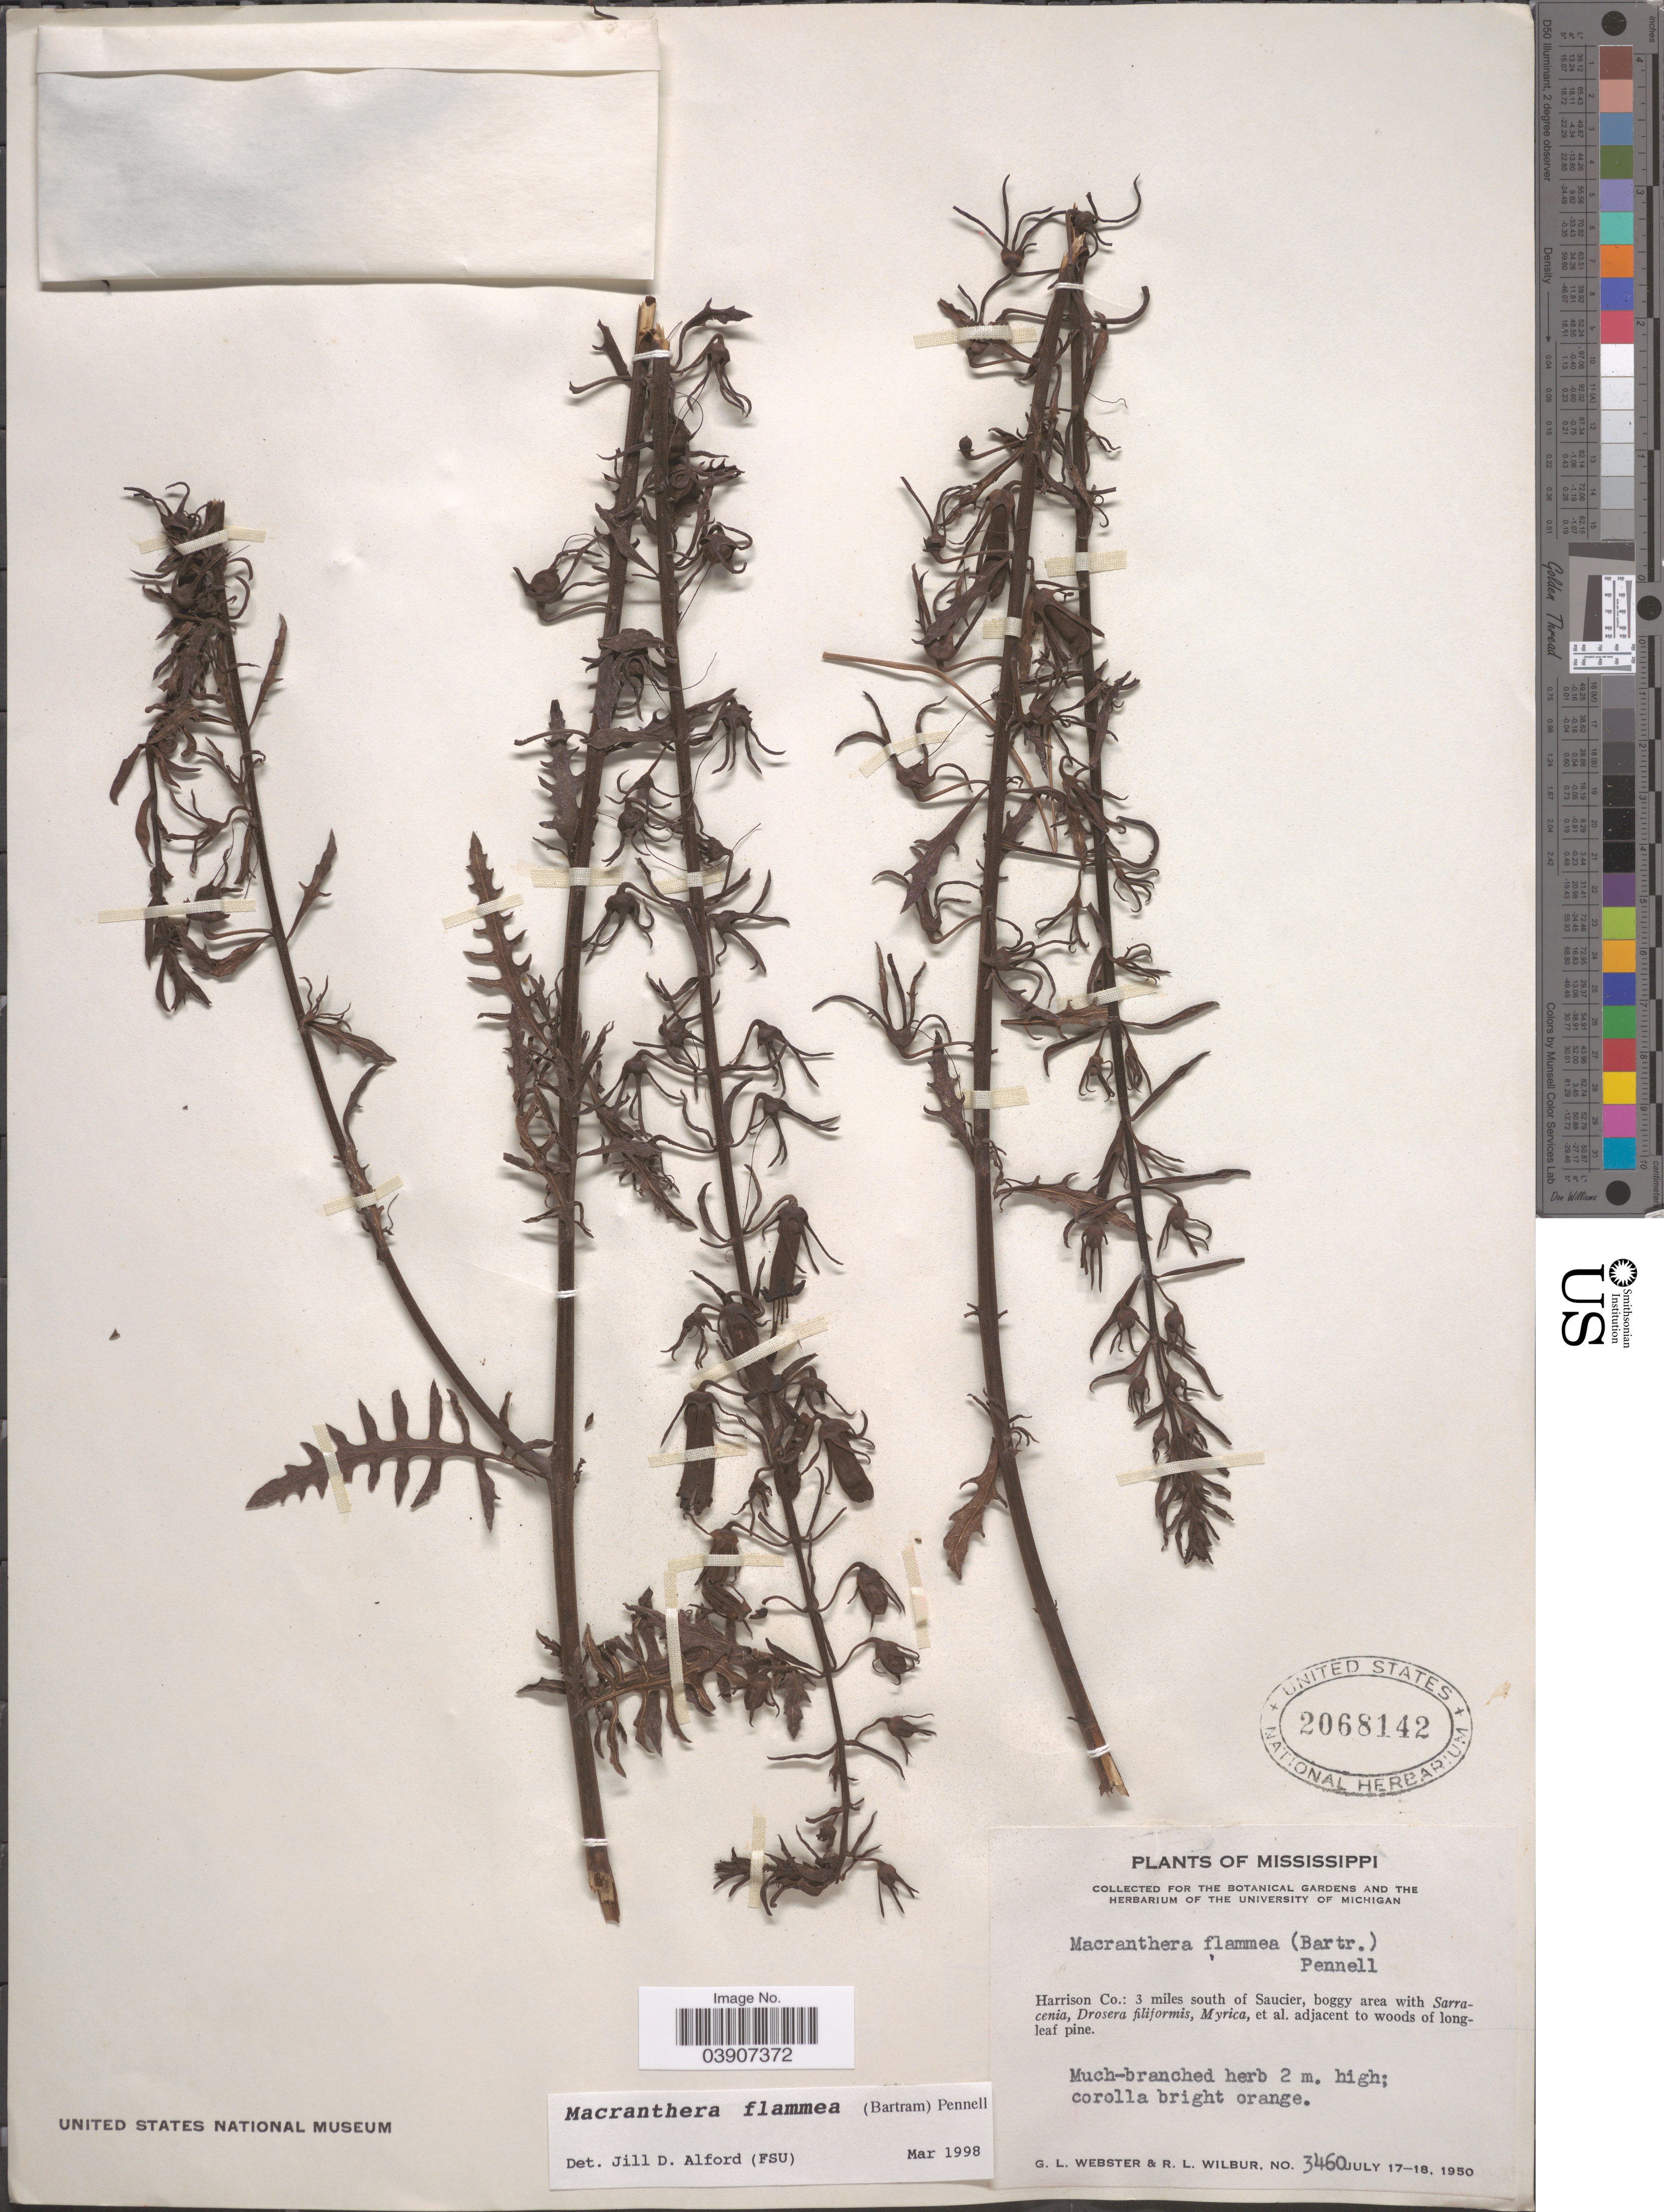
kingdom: Plantae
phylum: Tracheophyta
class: Magnoliopsida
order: Lamiales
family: Orobanchaceae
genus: Macranthera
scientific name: Macranthera flammea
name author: Pennell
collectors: G. L. Webster & R. L. Wilbur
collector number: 3460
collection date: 1950-07-17/1950-07-18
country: United States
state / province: Mississippi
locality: Harrison Co.: 3 miles south of Saucier, boggy area.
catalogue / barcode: US 2068142